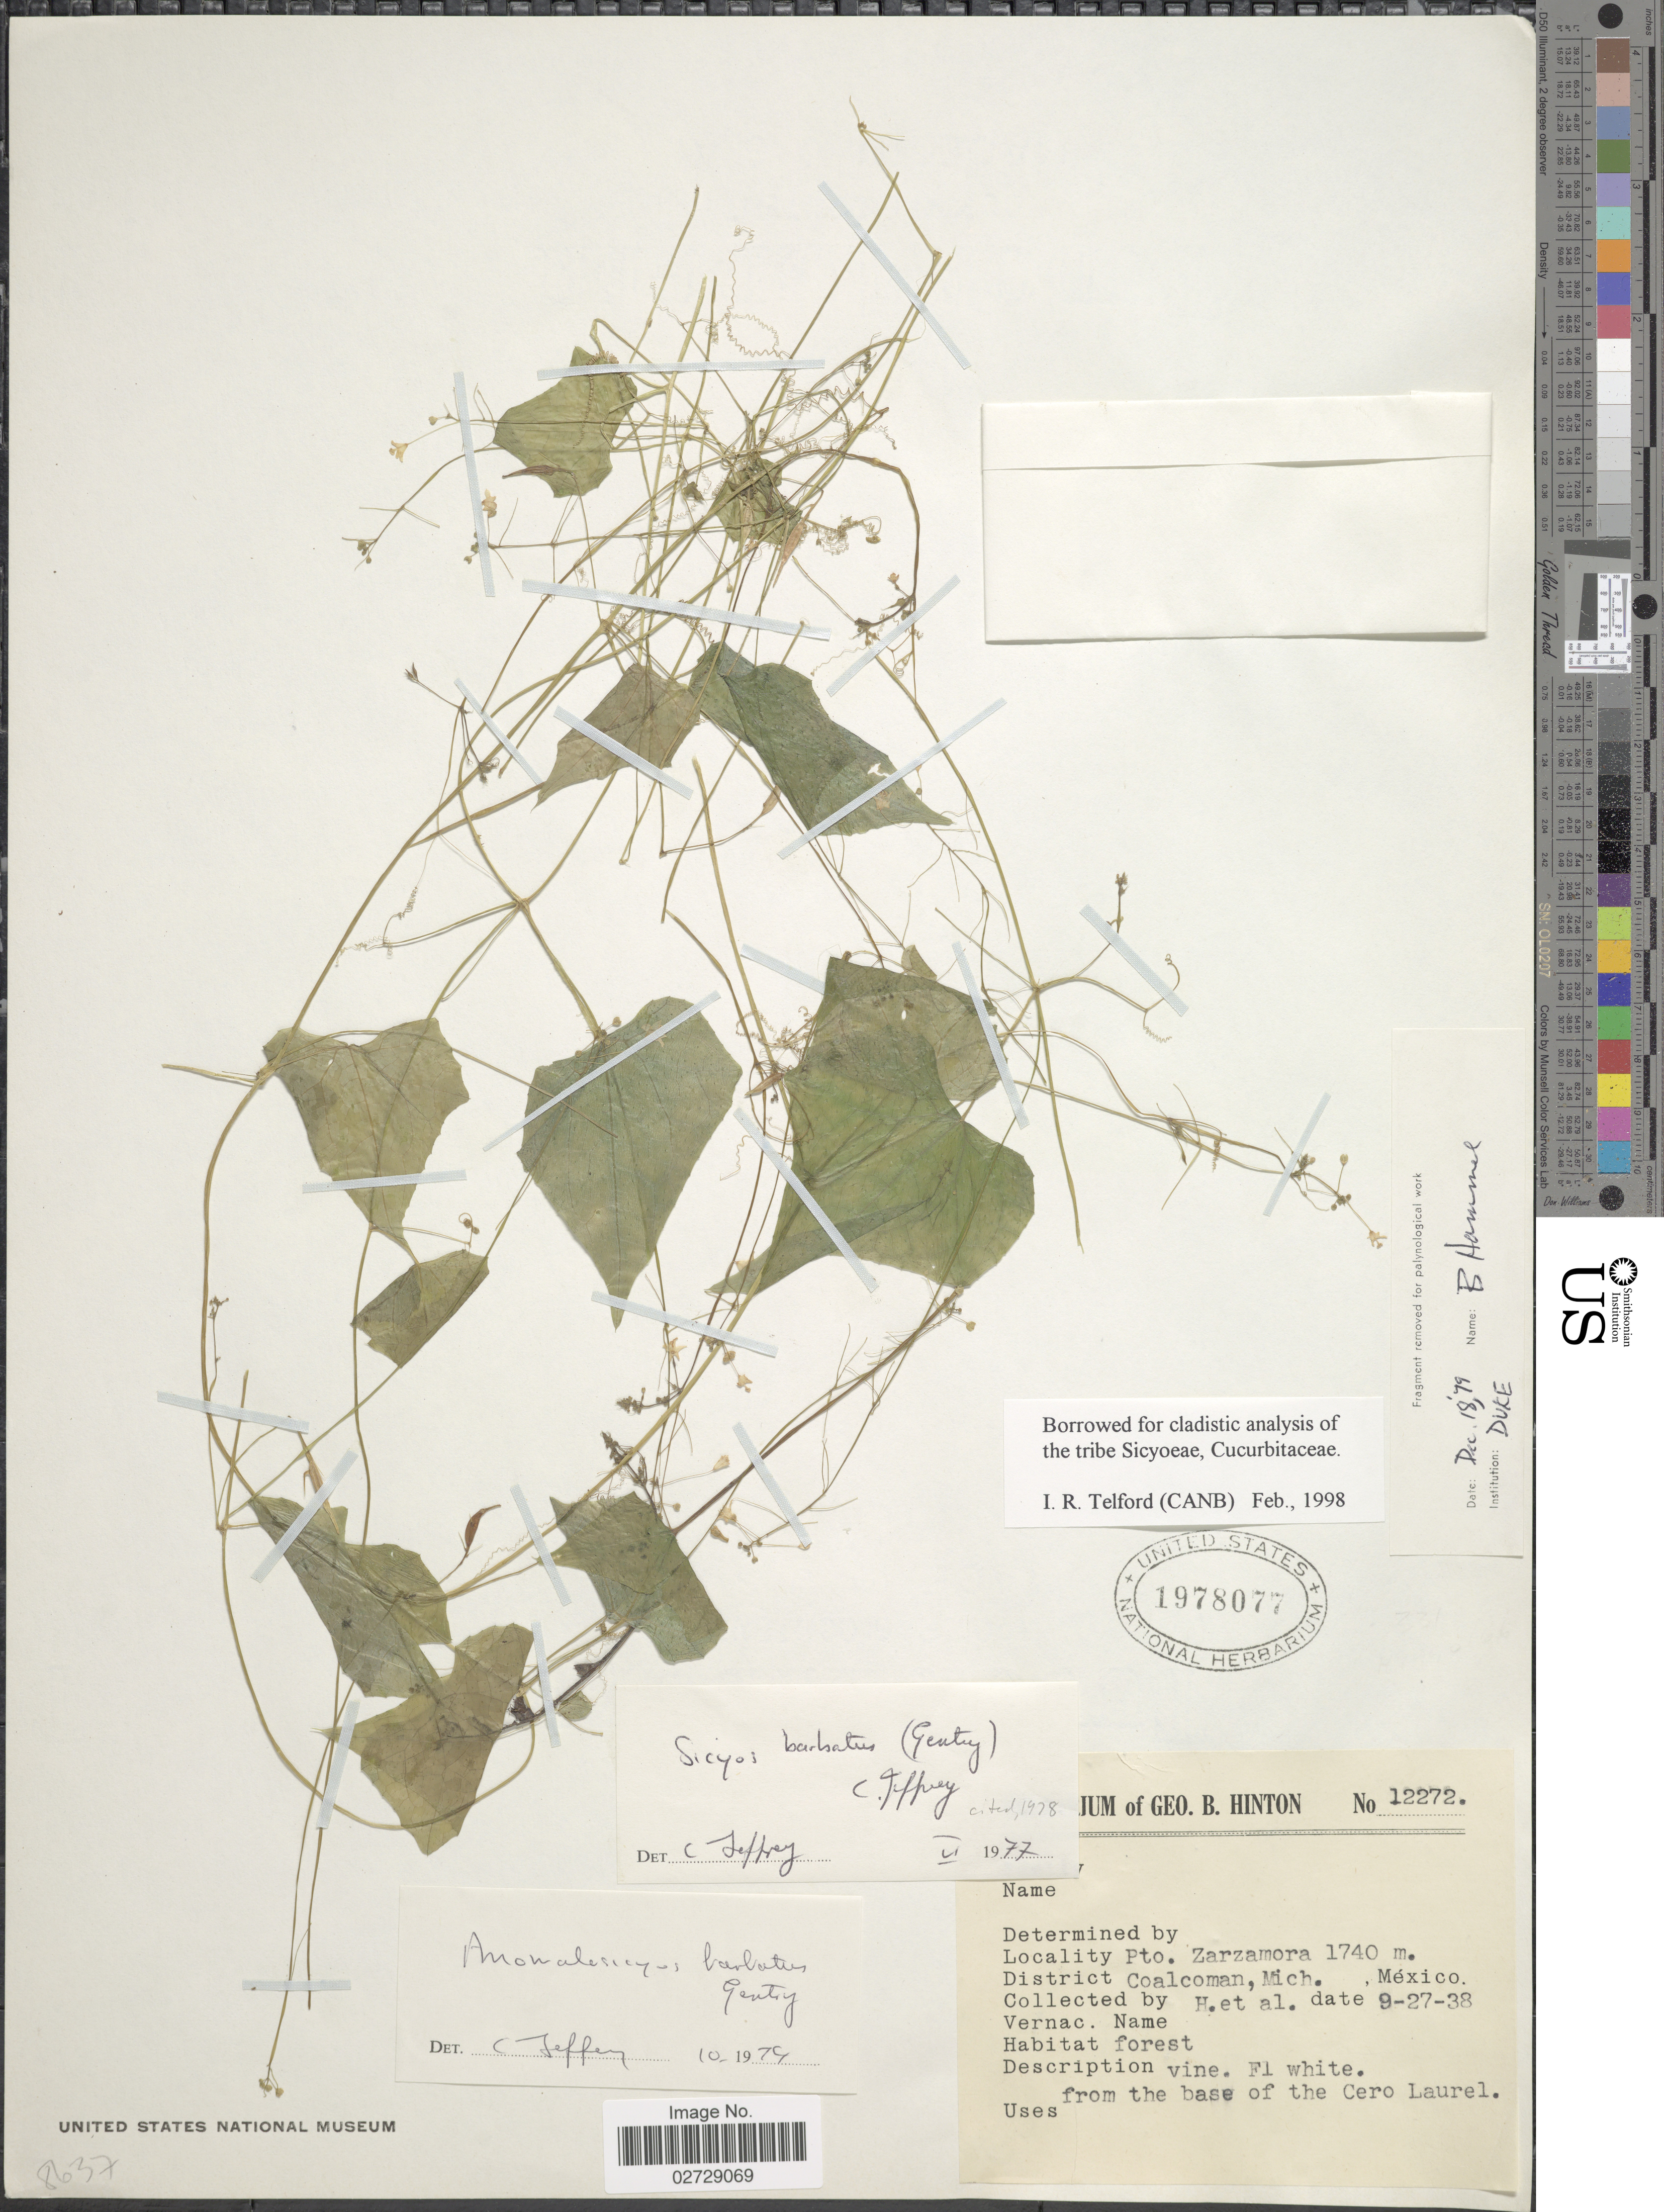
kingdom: Plantae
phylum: Tracheophyta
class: Magnoliopsida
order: Cucurbitales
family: Cucurbitaceae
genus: Sicyos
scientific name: Sicyos barbatus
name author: (Gentry) C. Jeffrey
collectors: G. B. Hinton & et al.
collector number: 12272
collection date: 1938-09-27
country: Mexico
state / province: Michoacán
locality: Pto Zarzamora, District Coalcoman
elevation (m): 1740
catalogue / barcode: US 1978077